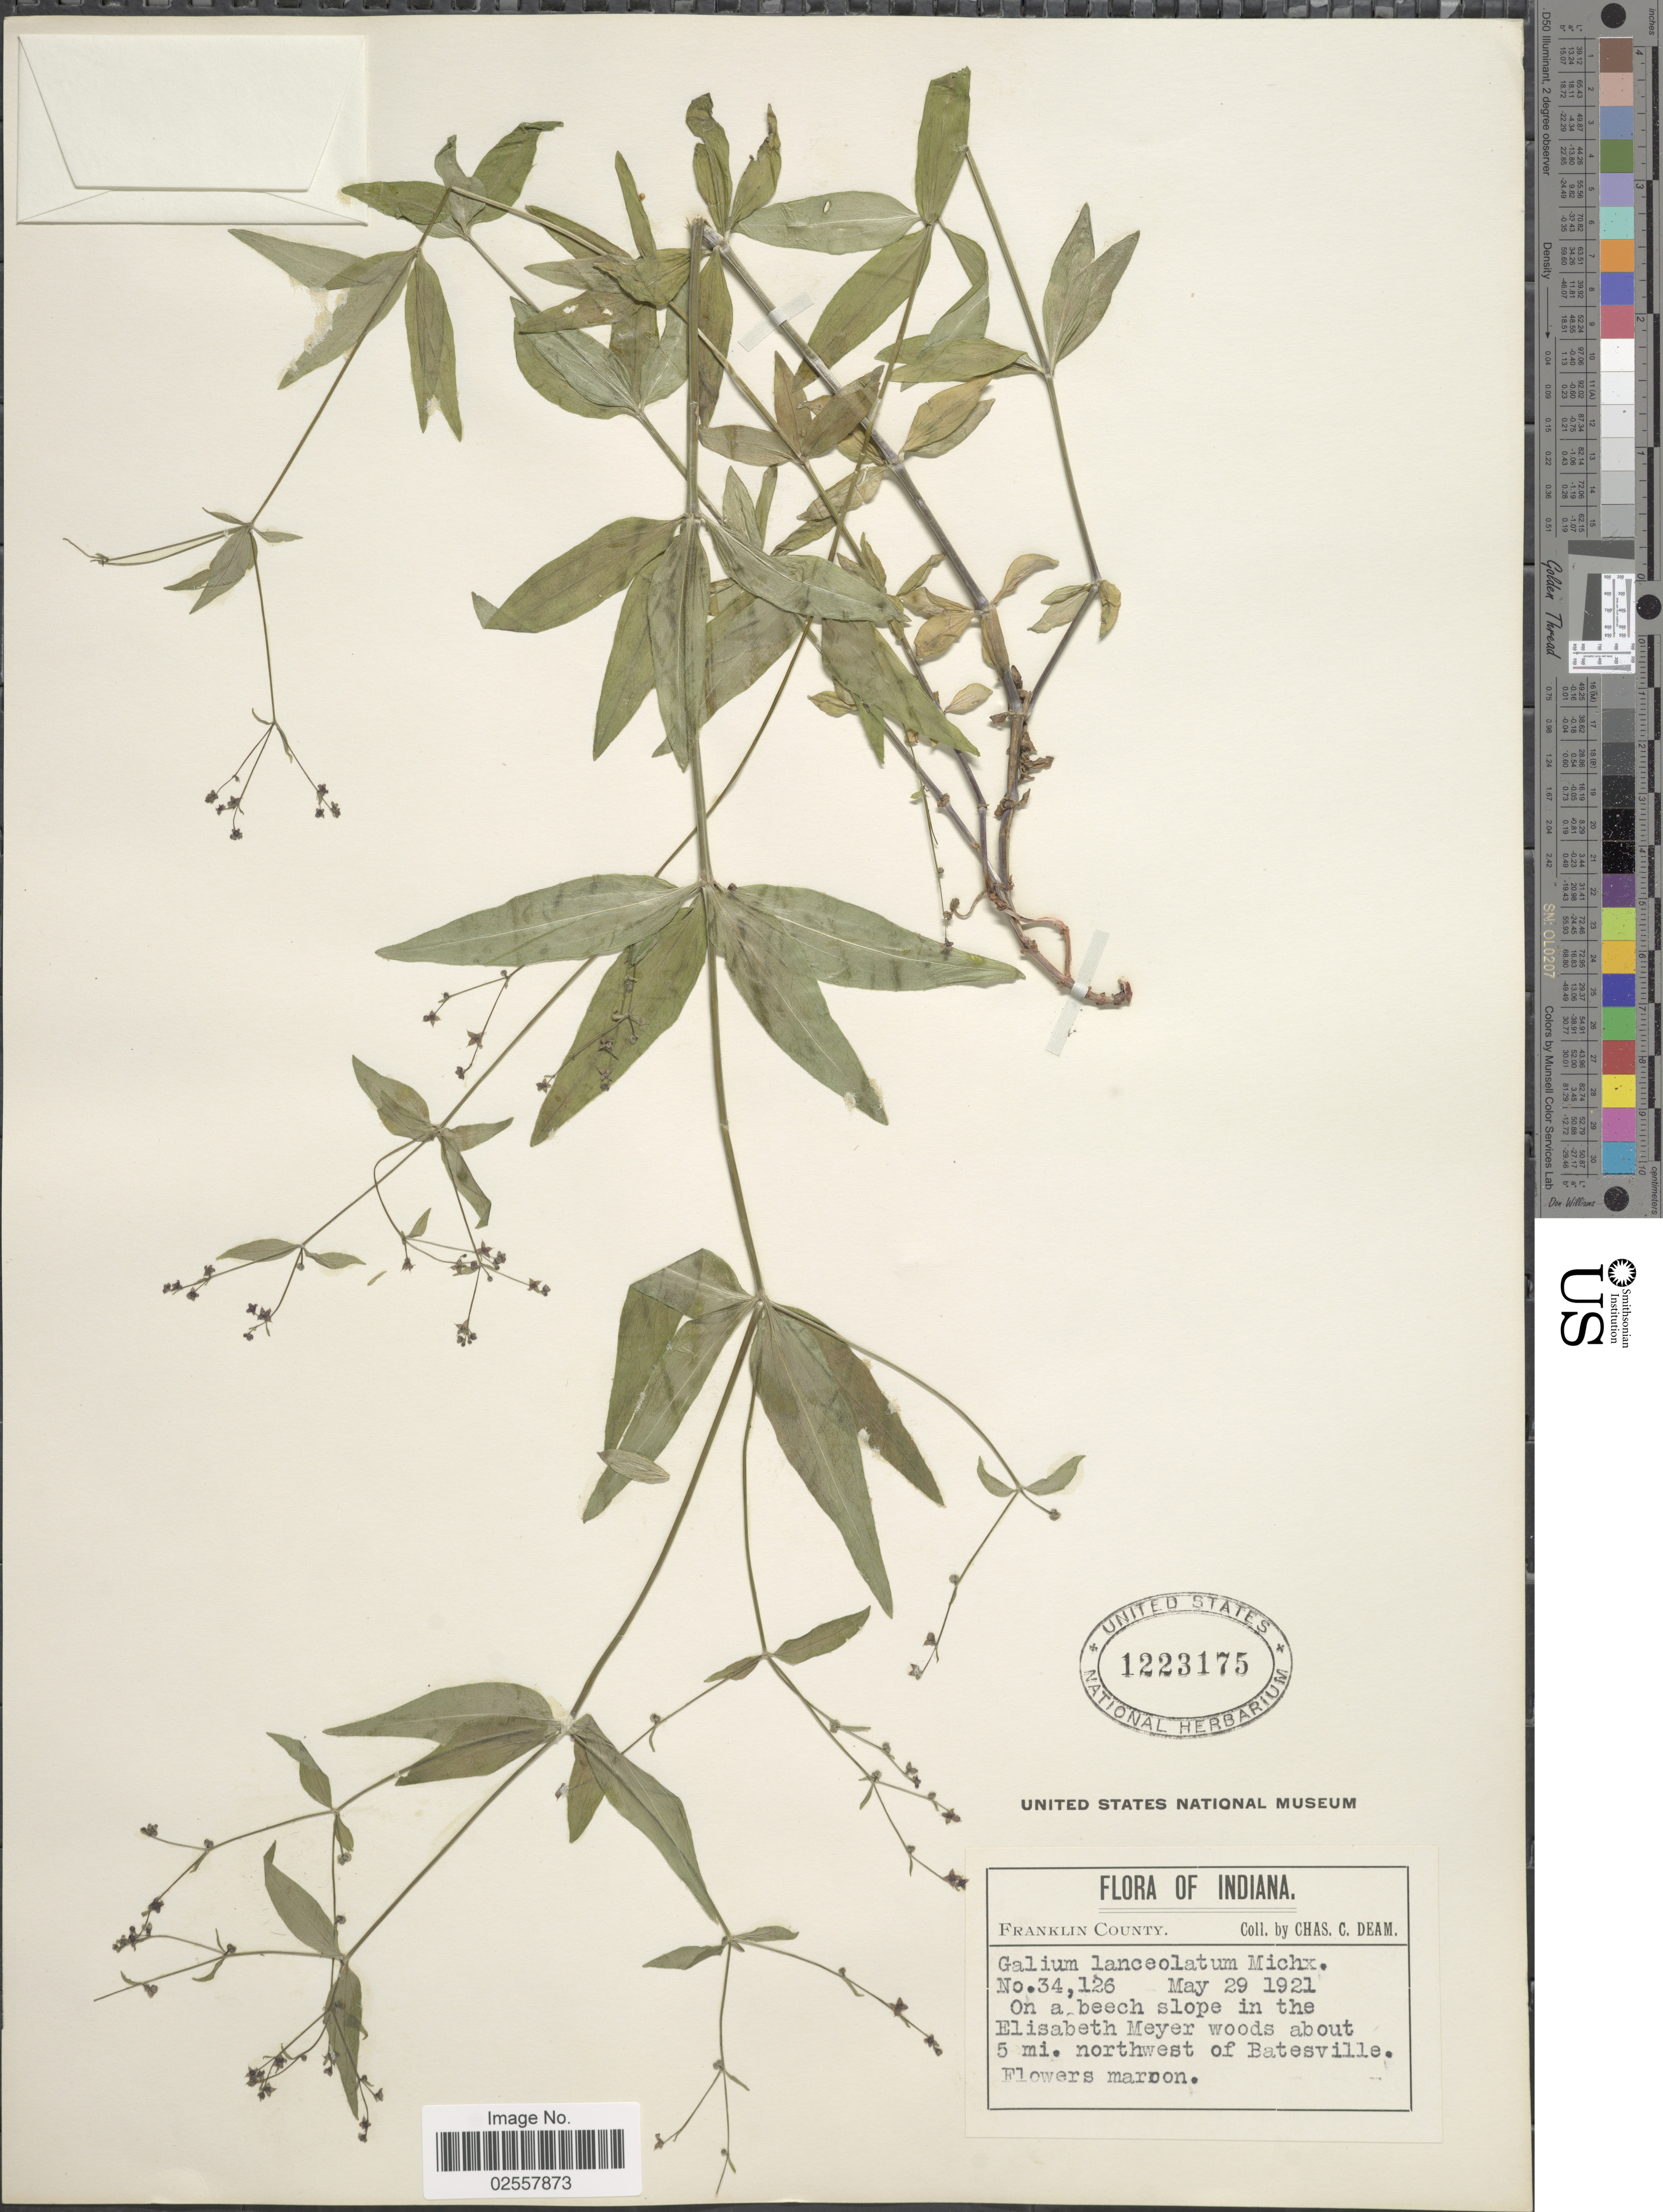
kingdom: Plantae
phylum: Tracheophyta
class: Magnoliopsida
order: Gentianales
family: Rubiaceae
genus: Galium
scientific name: Galium lanceolatum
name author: (Torr. & A. Gray) Torr.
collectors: C. C. Deam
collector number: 34126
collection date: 1921-10-29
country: United States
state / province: Indiana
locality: Franklin County, on a beech slope in the Elisabeth Meyer woods about 5 mi. northwest of Batesville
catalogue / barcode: US 1223175